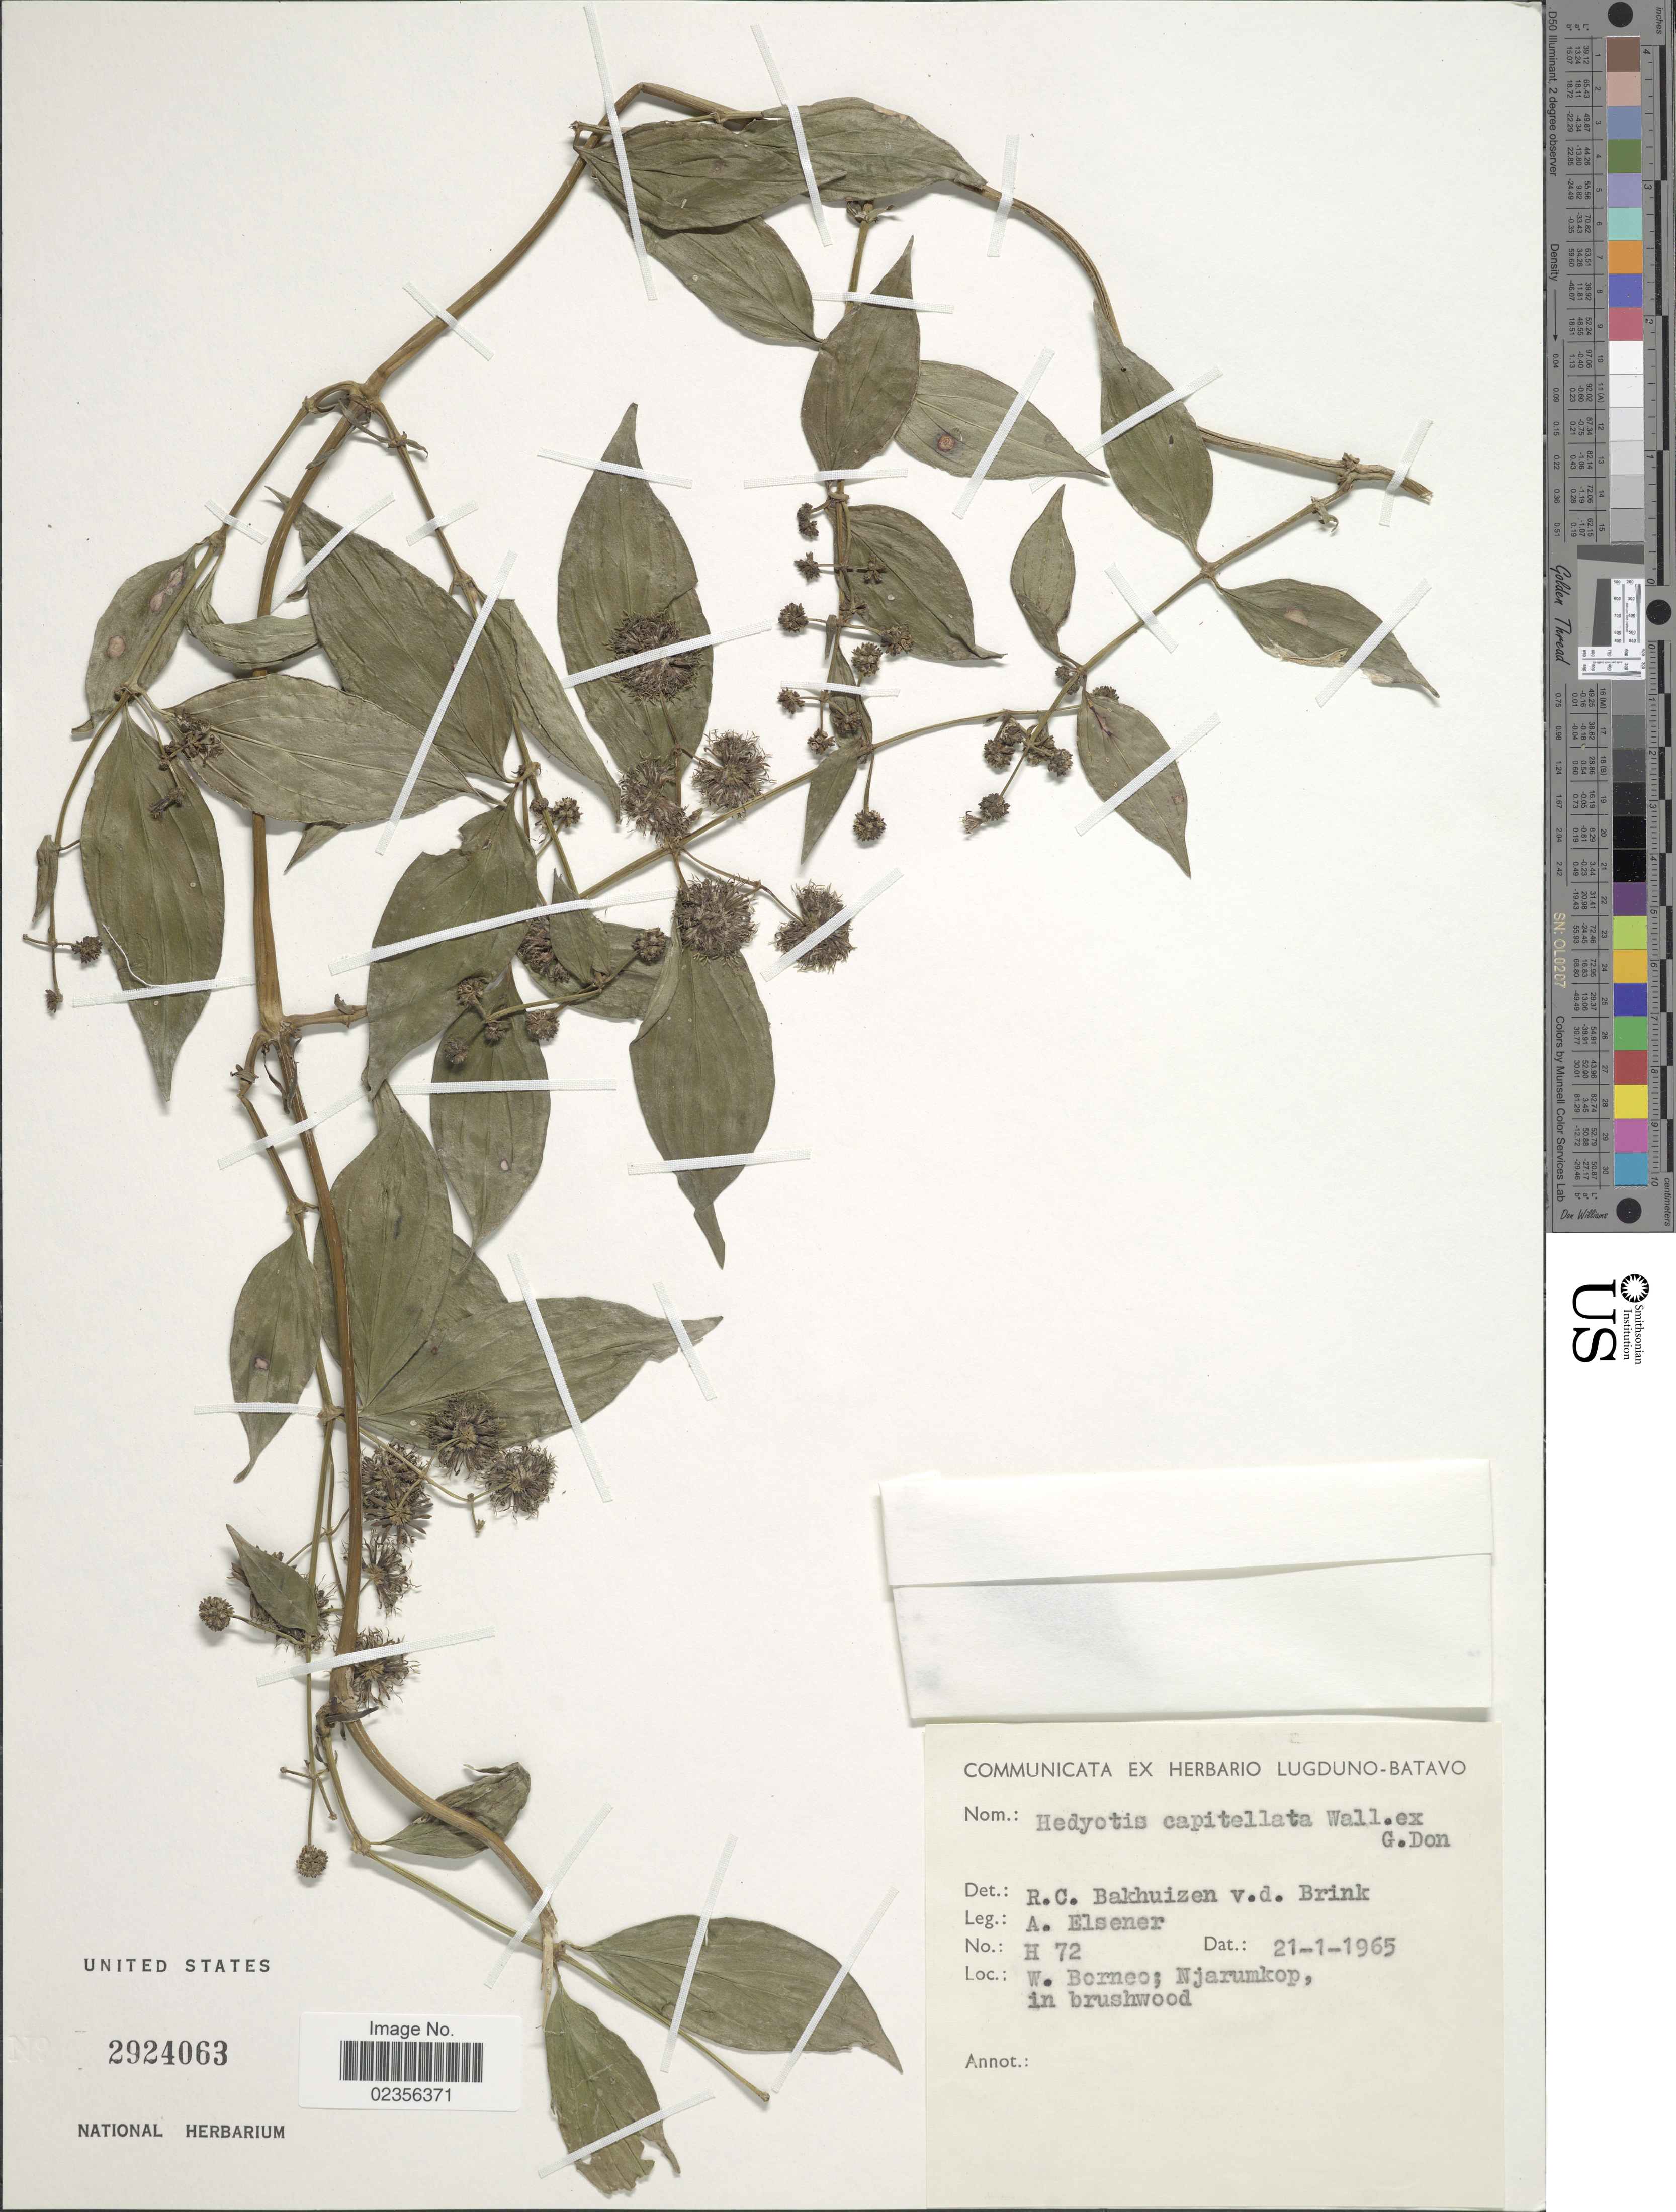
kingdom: Plantae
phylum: Tracheophyta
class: Magnoliopsida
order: Gentianales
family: Rubiaceae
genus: Hedyotis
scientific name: Hedyotis capitellata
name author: Wall.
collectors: A. Elsener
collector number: H 72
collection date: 1965-01-21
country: Indonesia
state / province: Kalimantan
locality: W. Borneo, Njarumkop, in brushwood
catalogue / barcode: US 2924063